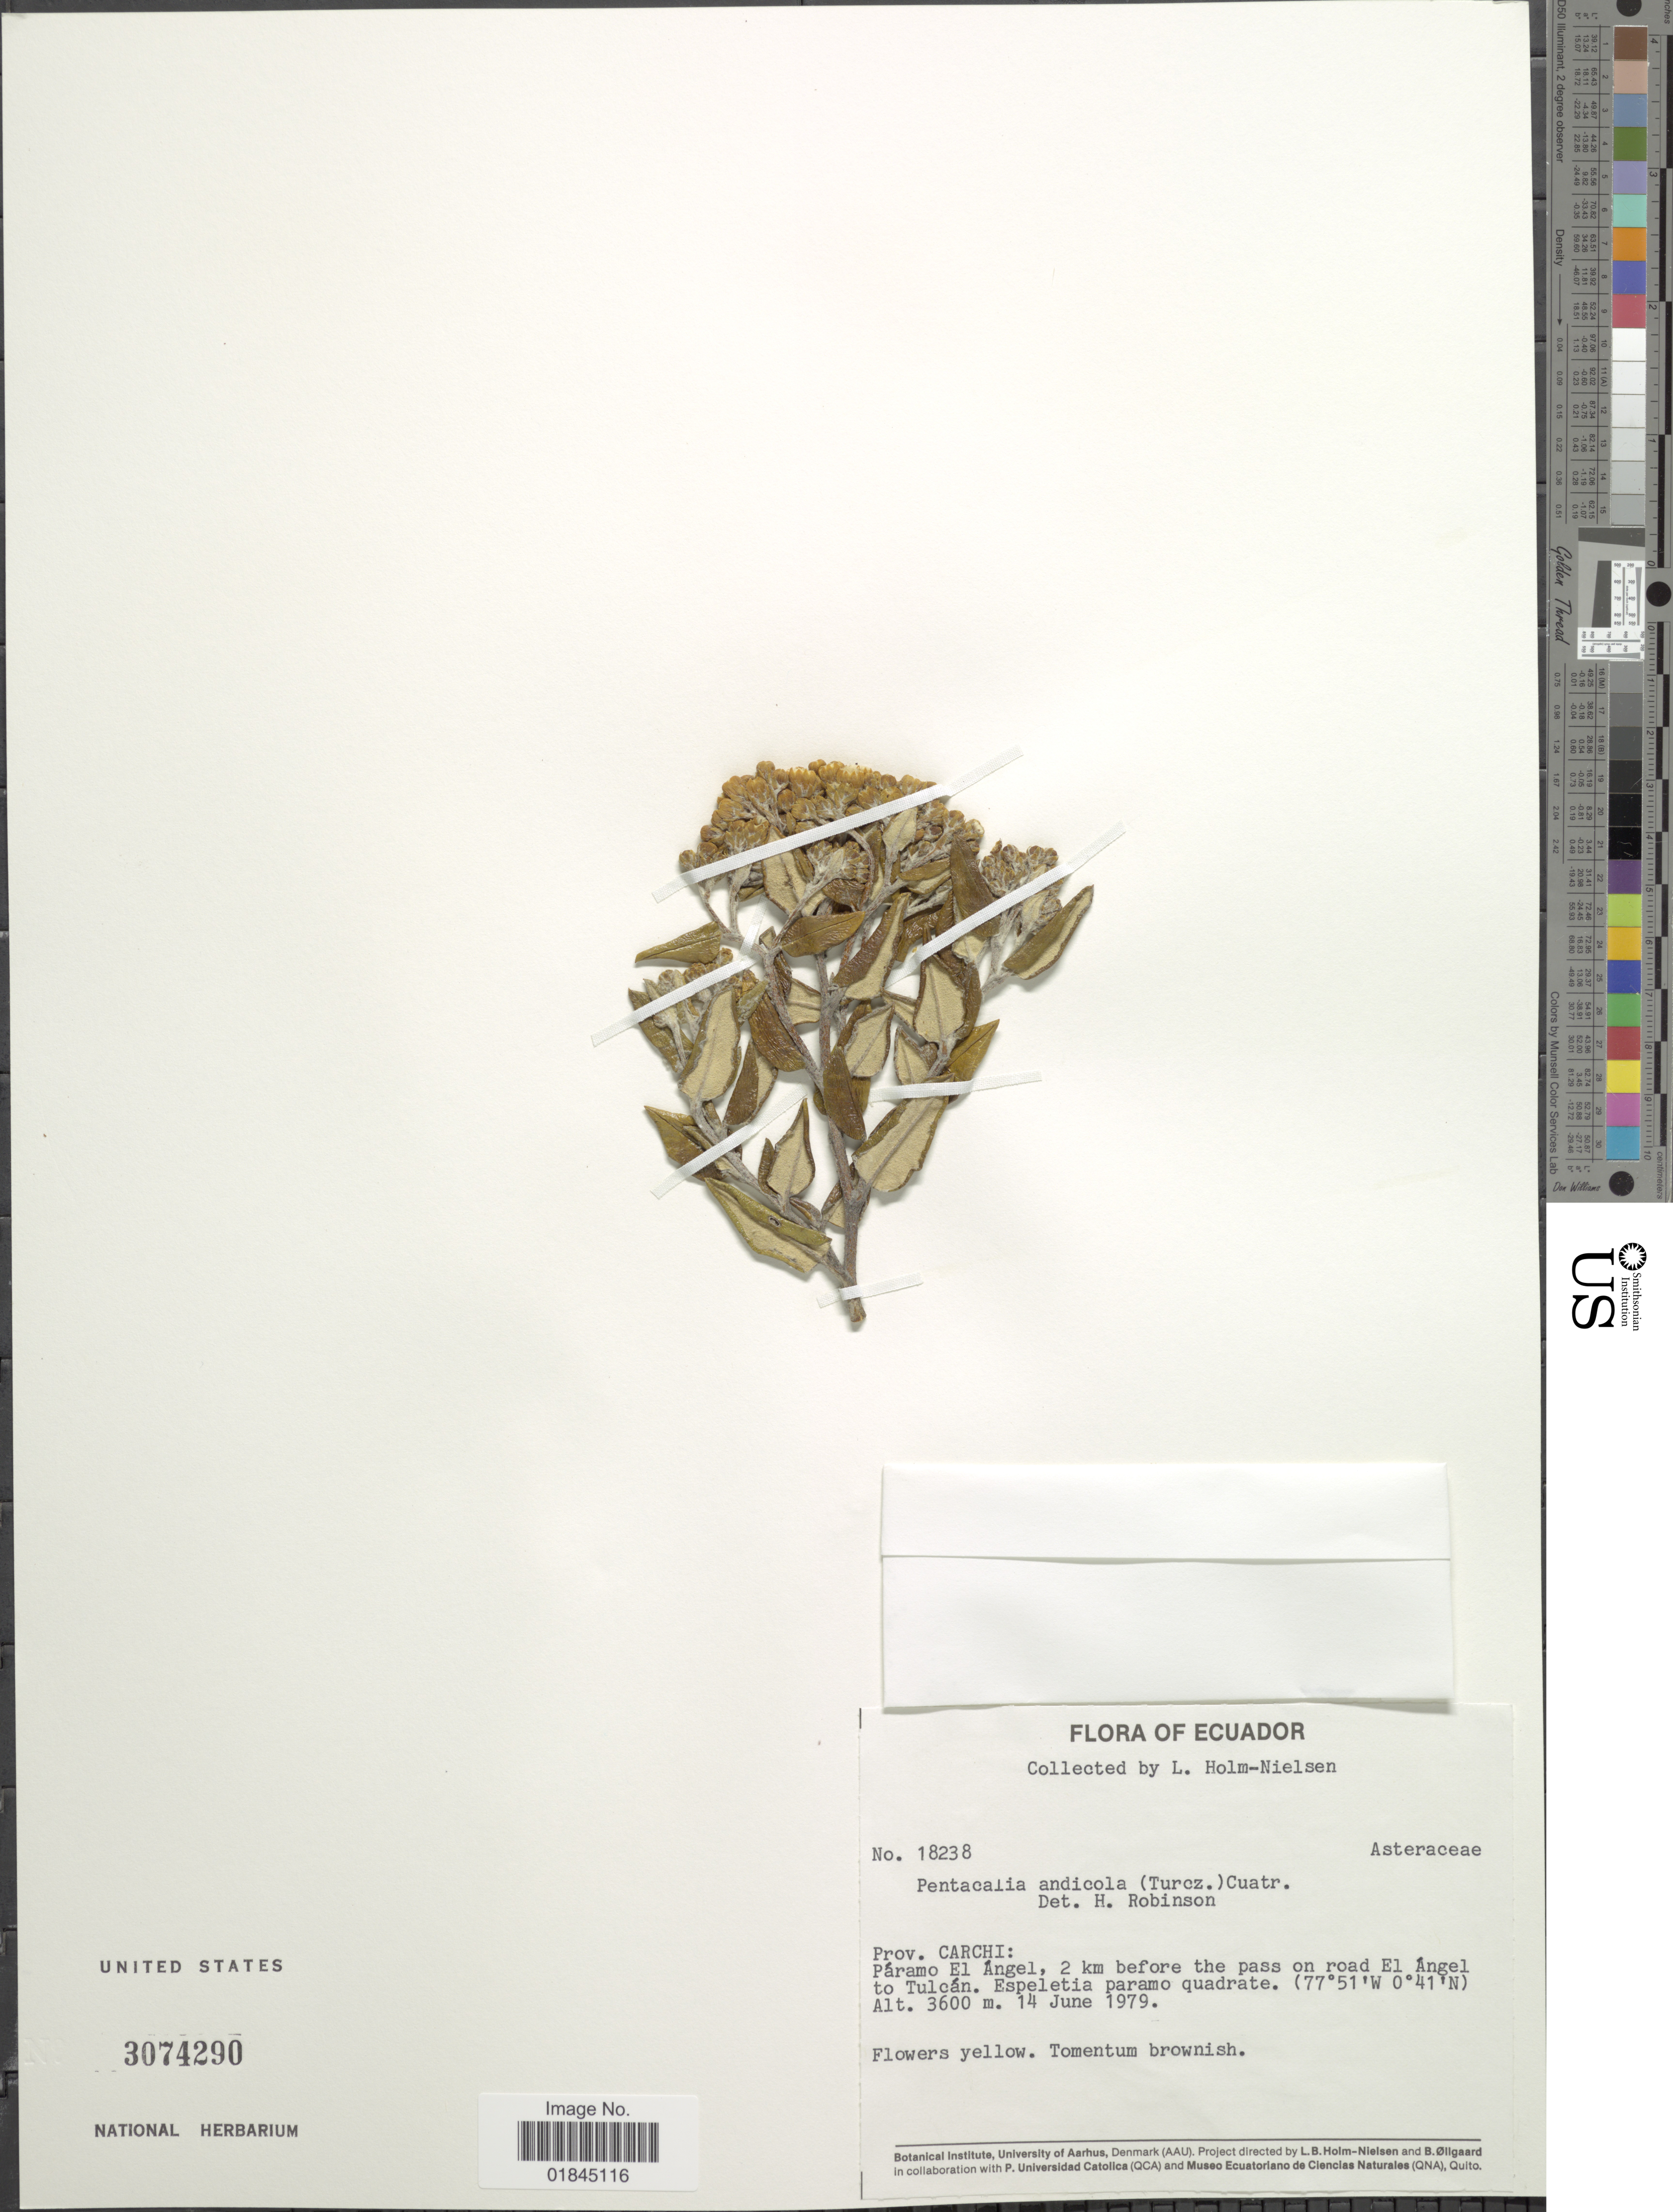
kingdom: Plantae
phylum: Tracheophyta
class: Magnoliopsida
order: Asterales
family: Asteraceae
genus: Pentacalia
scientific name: Pentacalia andicola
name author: (Turcz.) Cuatrec.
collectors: L. B. Holm-Nielsen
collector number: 18238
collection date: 1979-06-14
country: Ecuador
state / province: Carchi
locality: Paramo El Angel, 2 km before the pass on road El Angel to Tulcan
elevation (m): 3600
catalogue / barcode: US 3074290